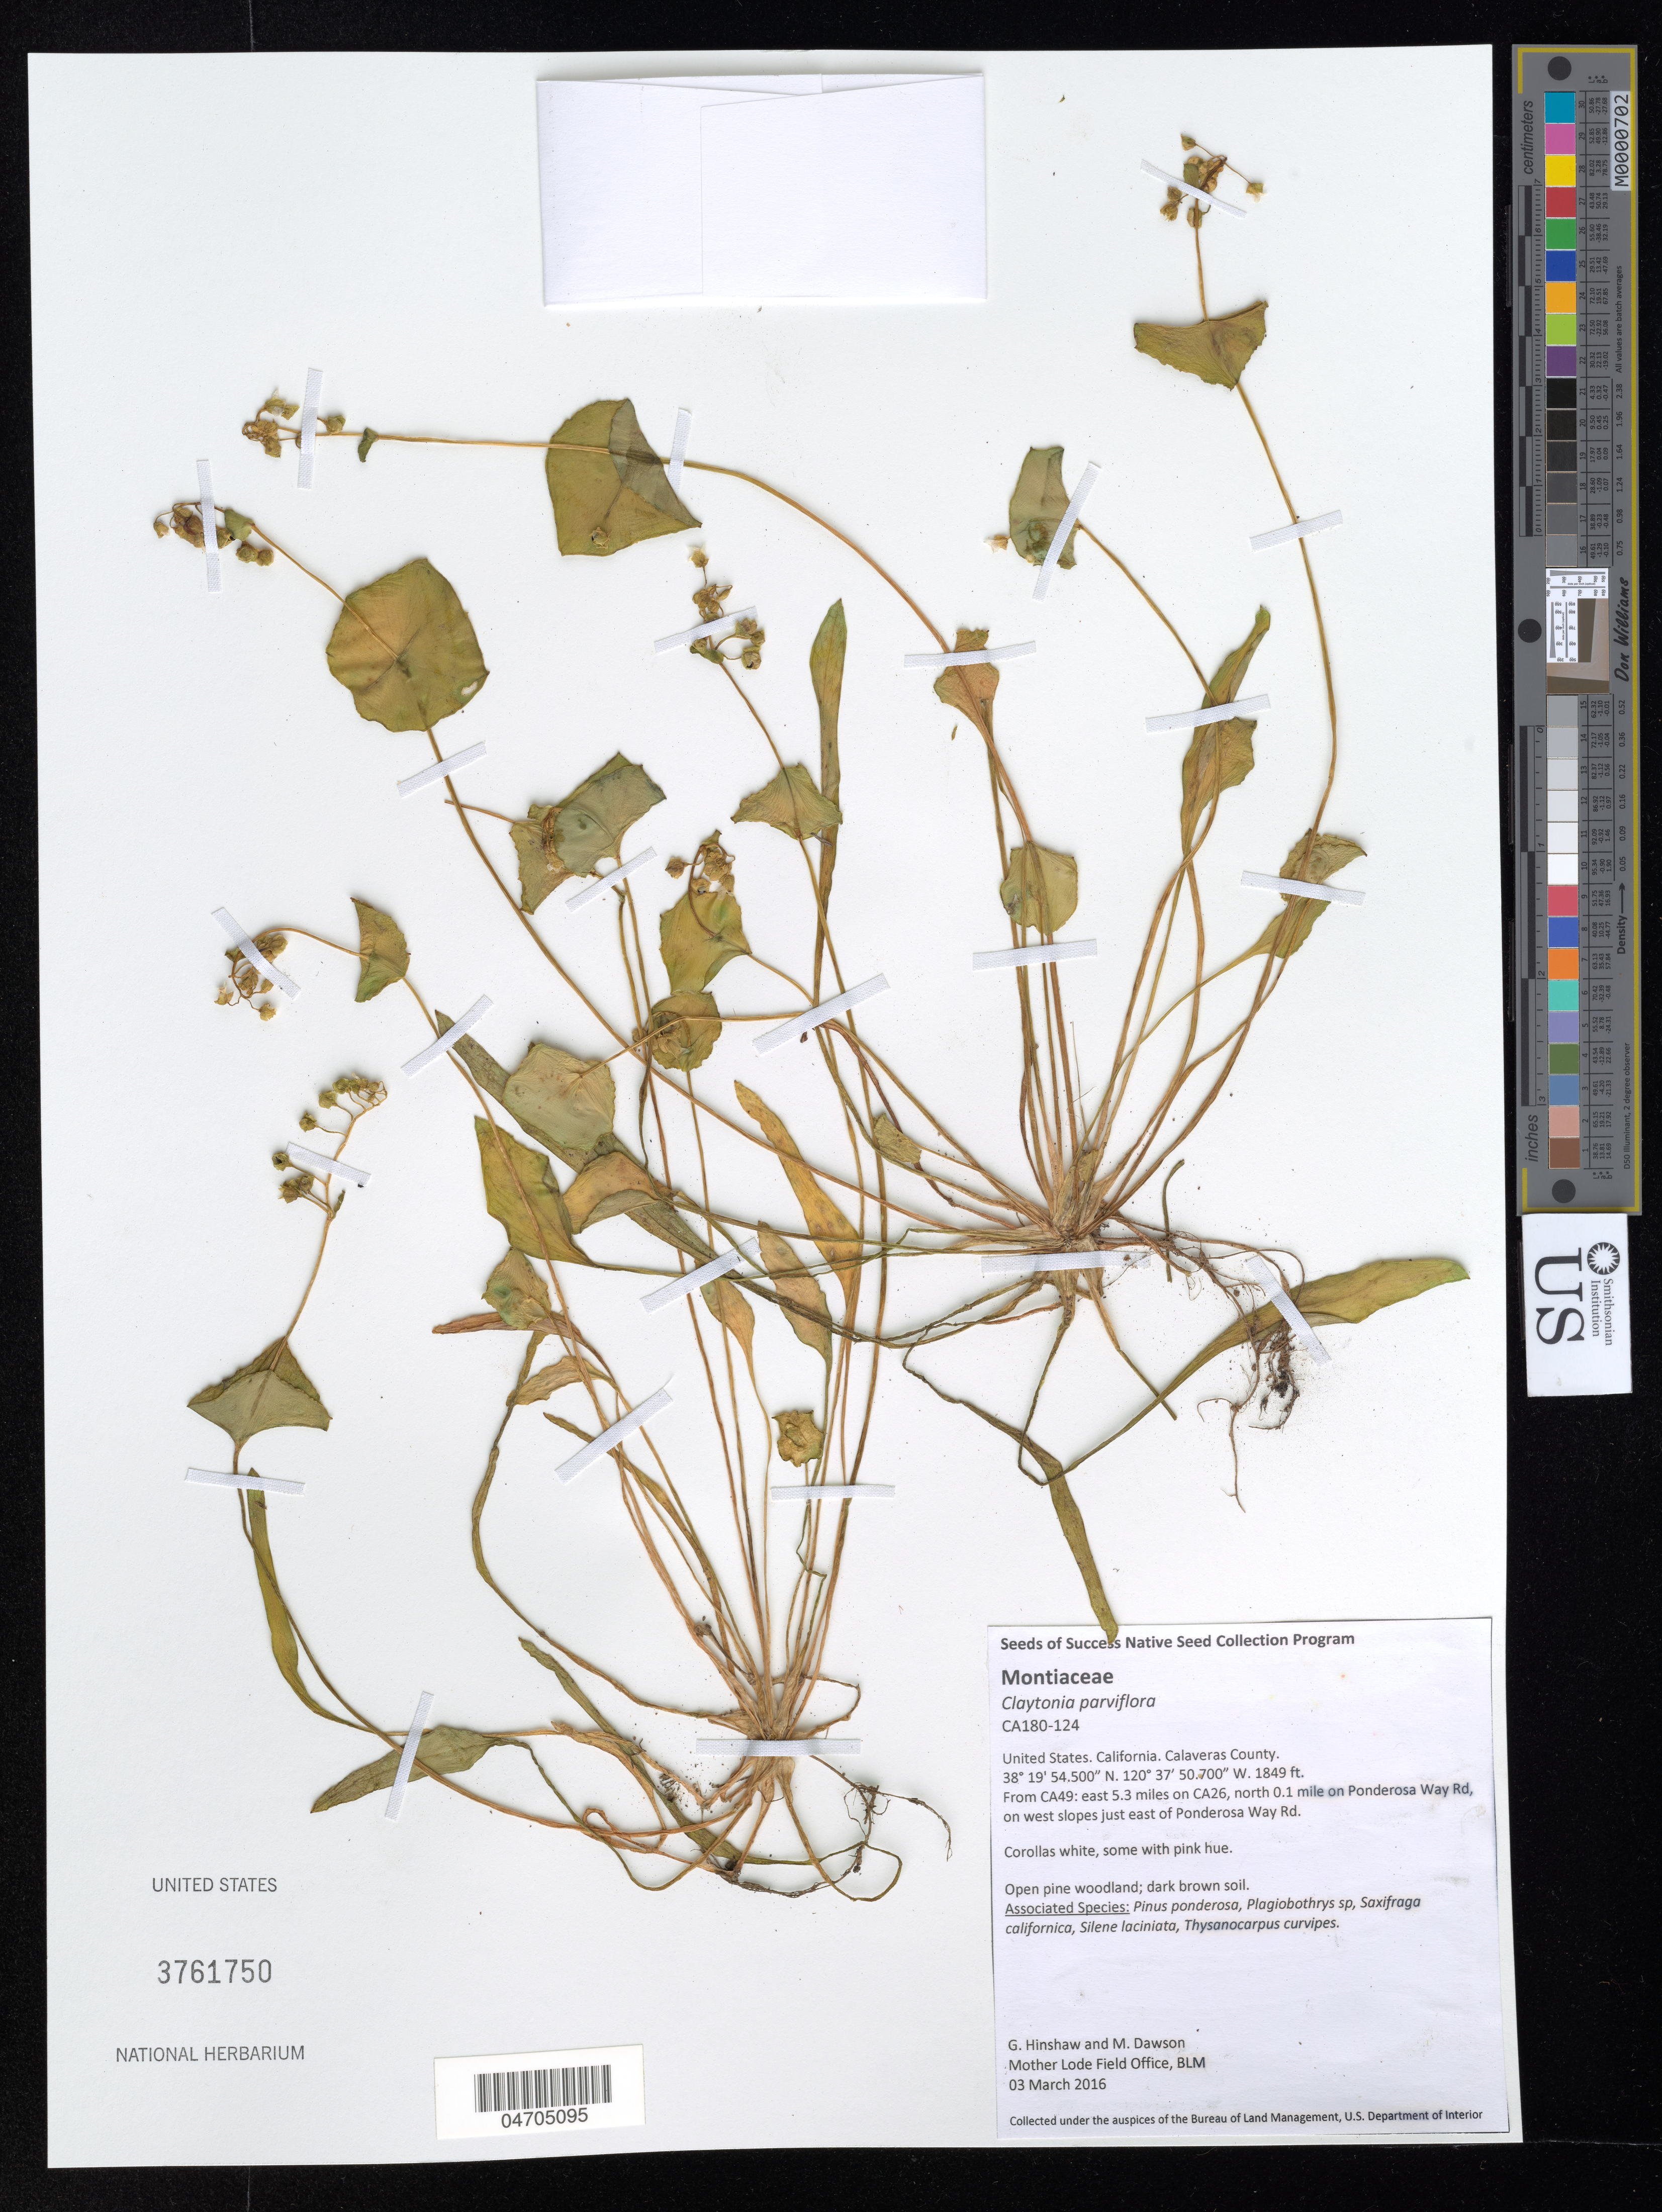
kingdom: Plantae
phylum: Tracheophyta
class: Magnoliopsida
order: Caryophyllales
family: Montiaceae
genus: Claytonia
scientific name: Claytonia parviflora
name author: Douglas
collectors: G. Hinshaw & M. Dawson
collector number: CA180-124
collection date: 2016-03-03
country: United States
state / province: California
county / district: Calaveras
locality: Calaveras County. From CA49: east 5.3 miles on CA26, north 0.1 mile on Ponderosa Way Rd, on west slopes just east of Ponderosa Way Rd.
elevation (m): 564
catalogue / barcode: US 3761750